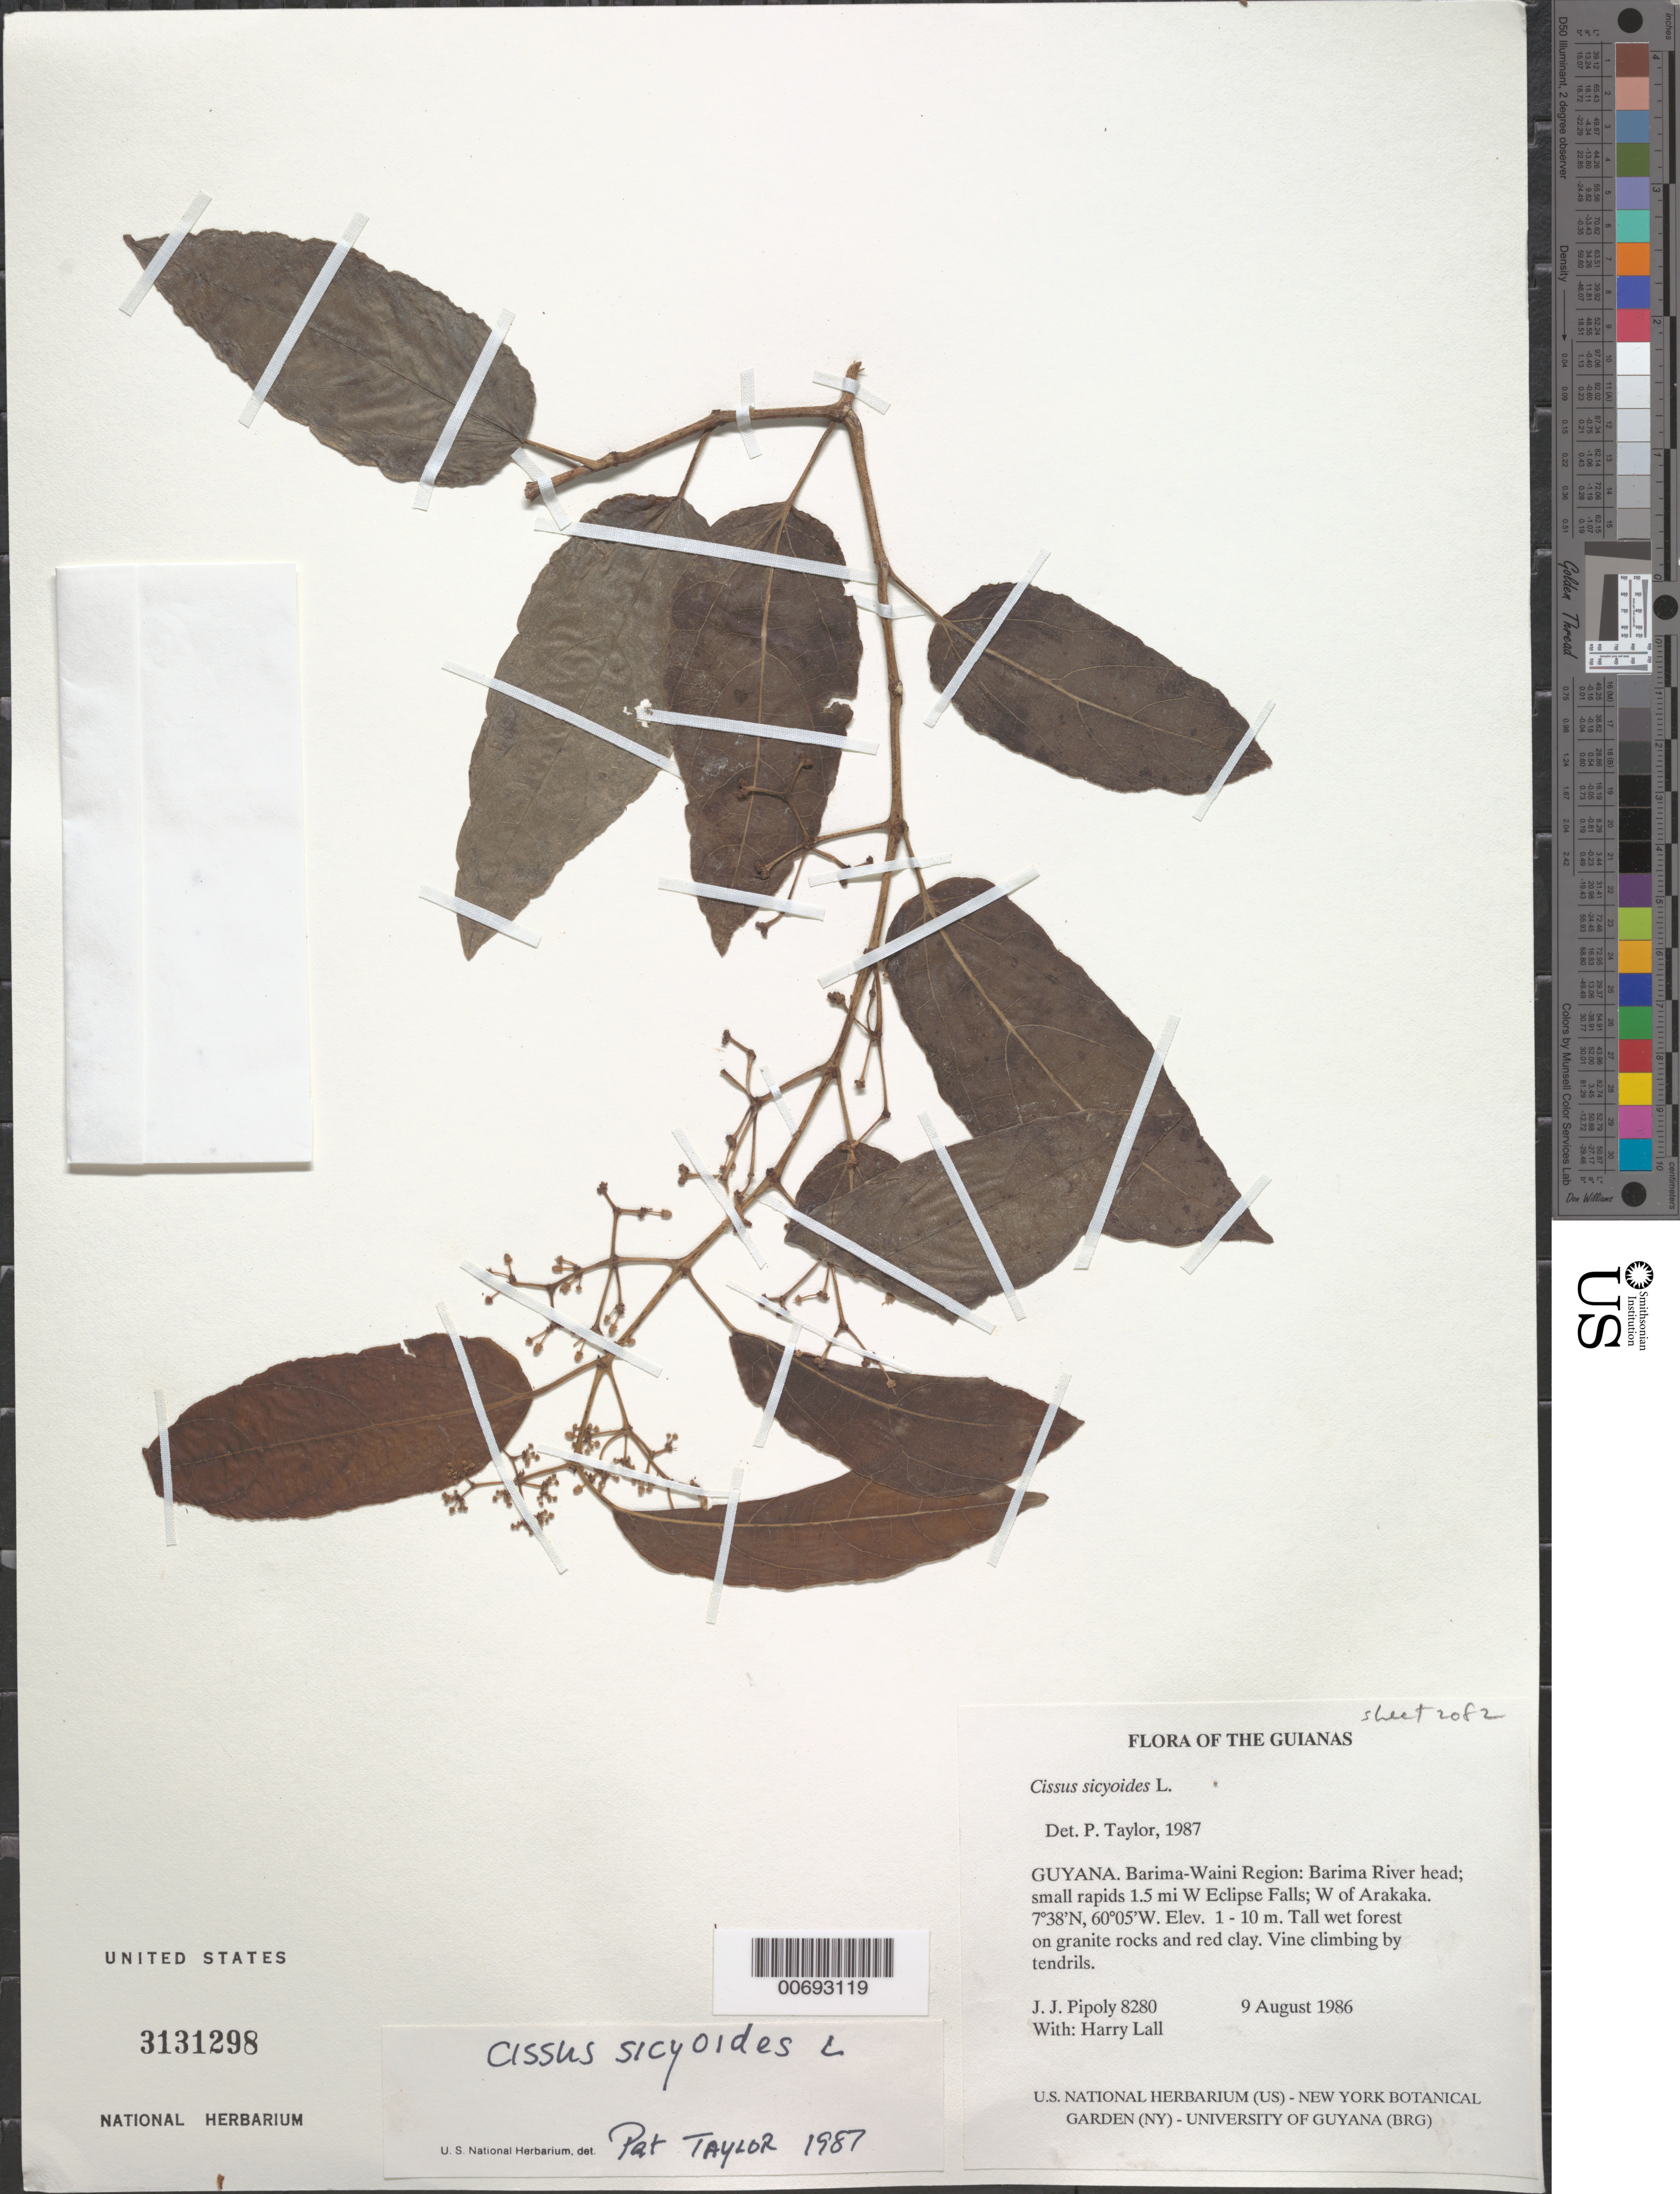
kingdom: Plantae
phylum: Tracheophyta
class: Magnoliopsida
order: Vitales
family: Vitaceae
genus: Cissus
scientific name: Cissus sicyoides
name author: L.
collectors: J. J. Pipoly & H. Lall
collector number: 8280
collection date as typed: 9 August 1986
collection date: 1986-08-09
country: Guyana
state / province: Barima-Waini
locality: Barima River head; small rapids 1.5 mi W Eclipse Falls; W of Arakaka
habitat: Tall wet forest on granite rocks and red clay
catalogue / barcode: US 3131298